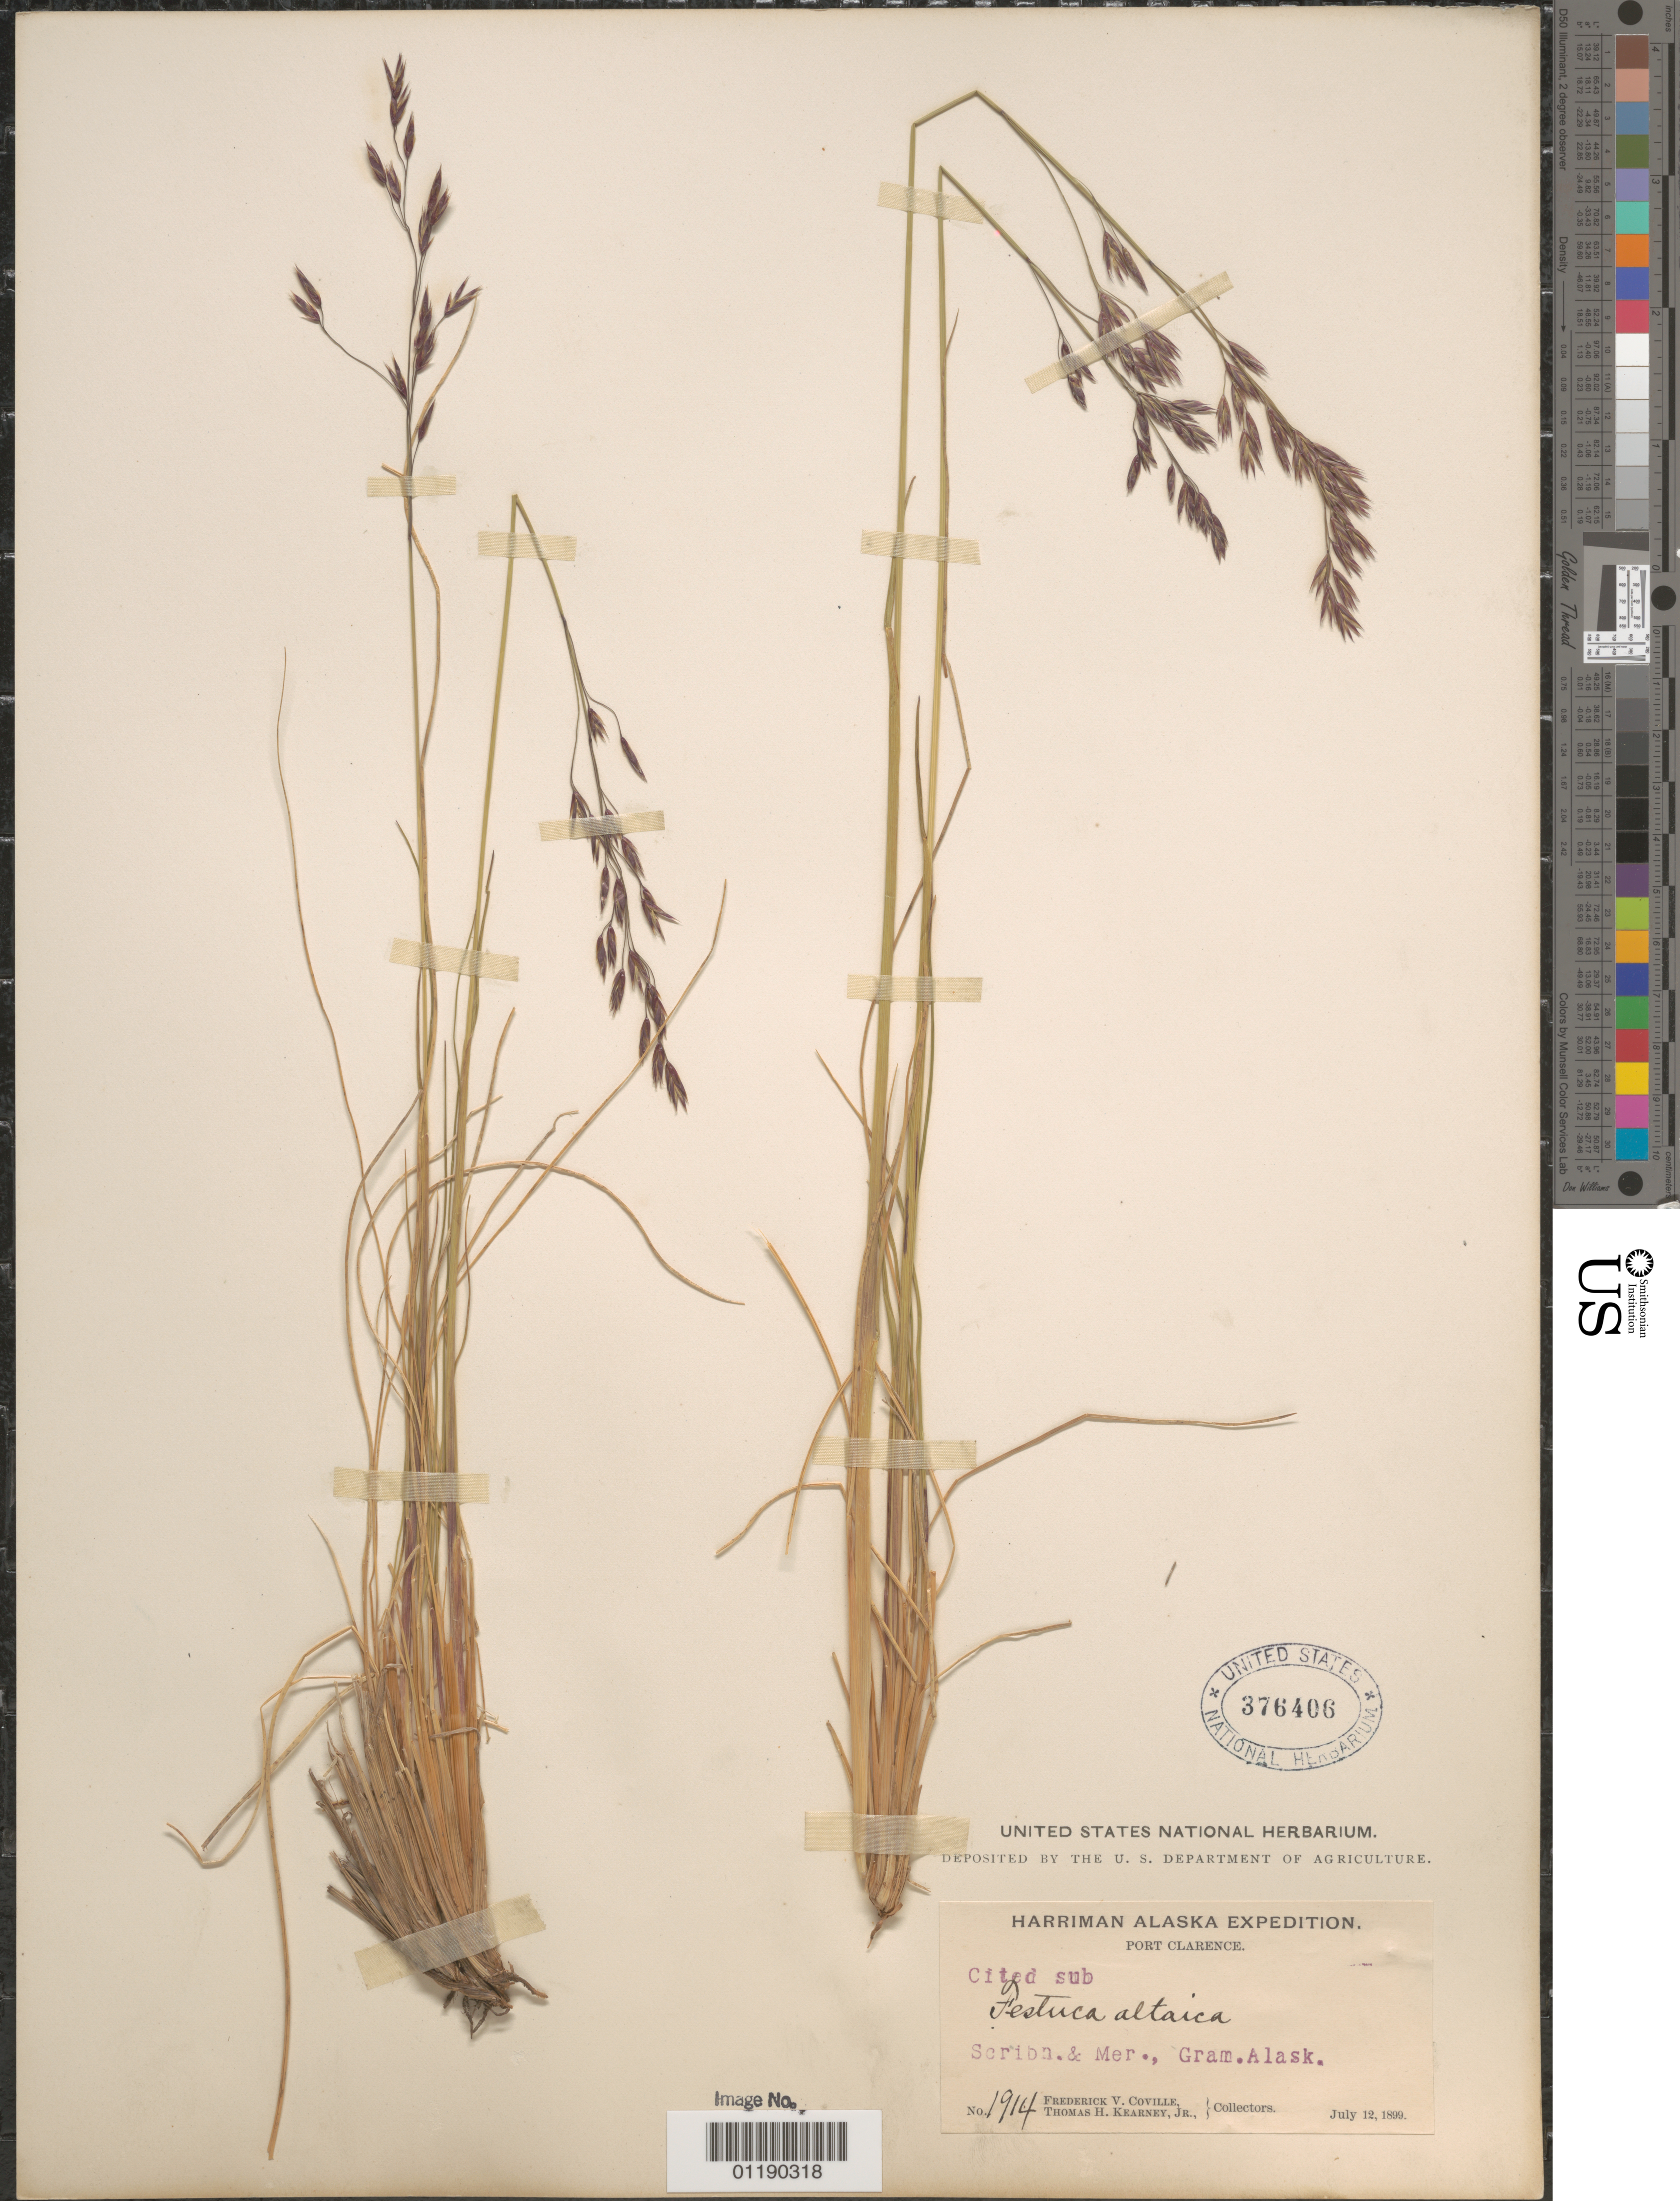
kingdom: Plantae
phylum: Tracheophyta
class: Liliopsida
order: Poales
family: Poaceae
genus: Festuca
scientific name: Festuca altaica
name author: Trin.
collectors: W. Trelease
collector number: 1914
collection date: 1899-07-12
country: United States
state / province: Alaska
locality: Port Clarence.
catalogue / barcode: US 376406